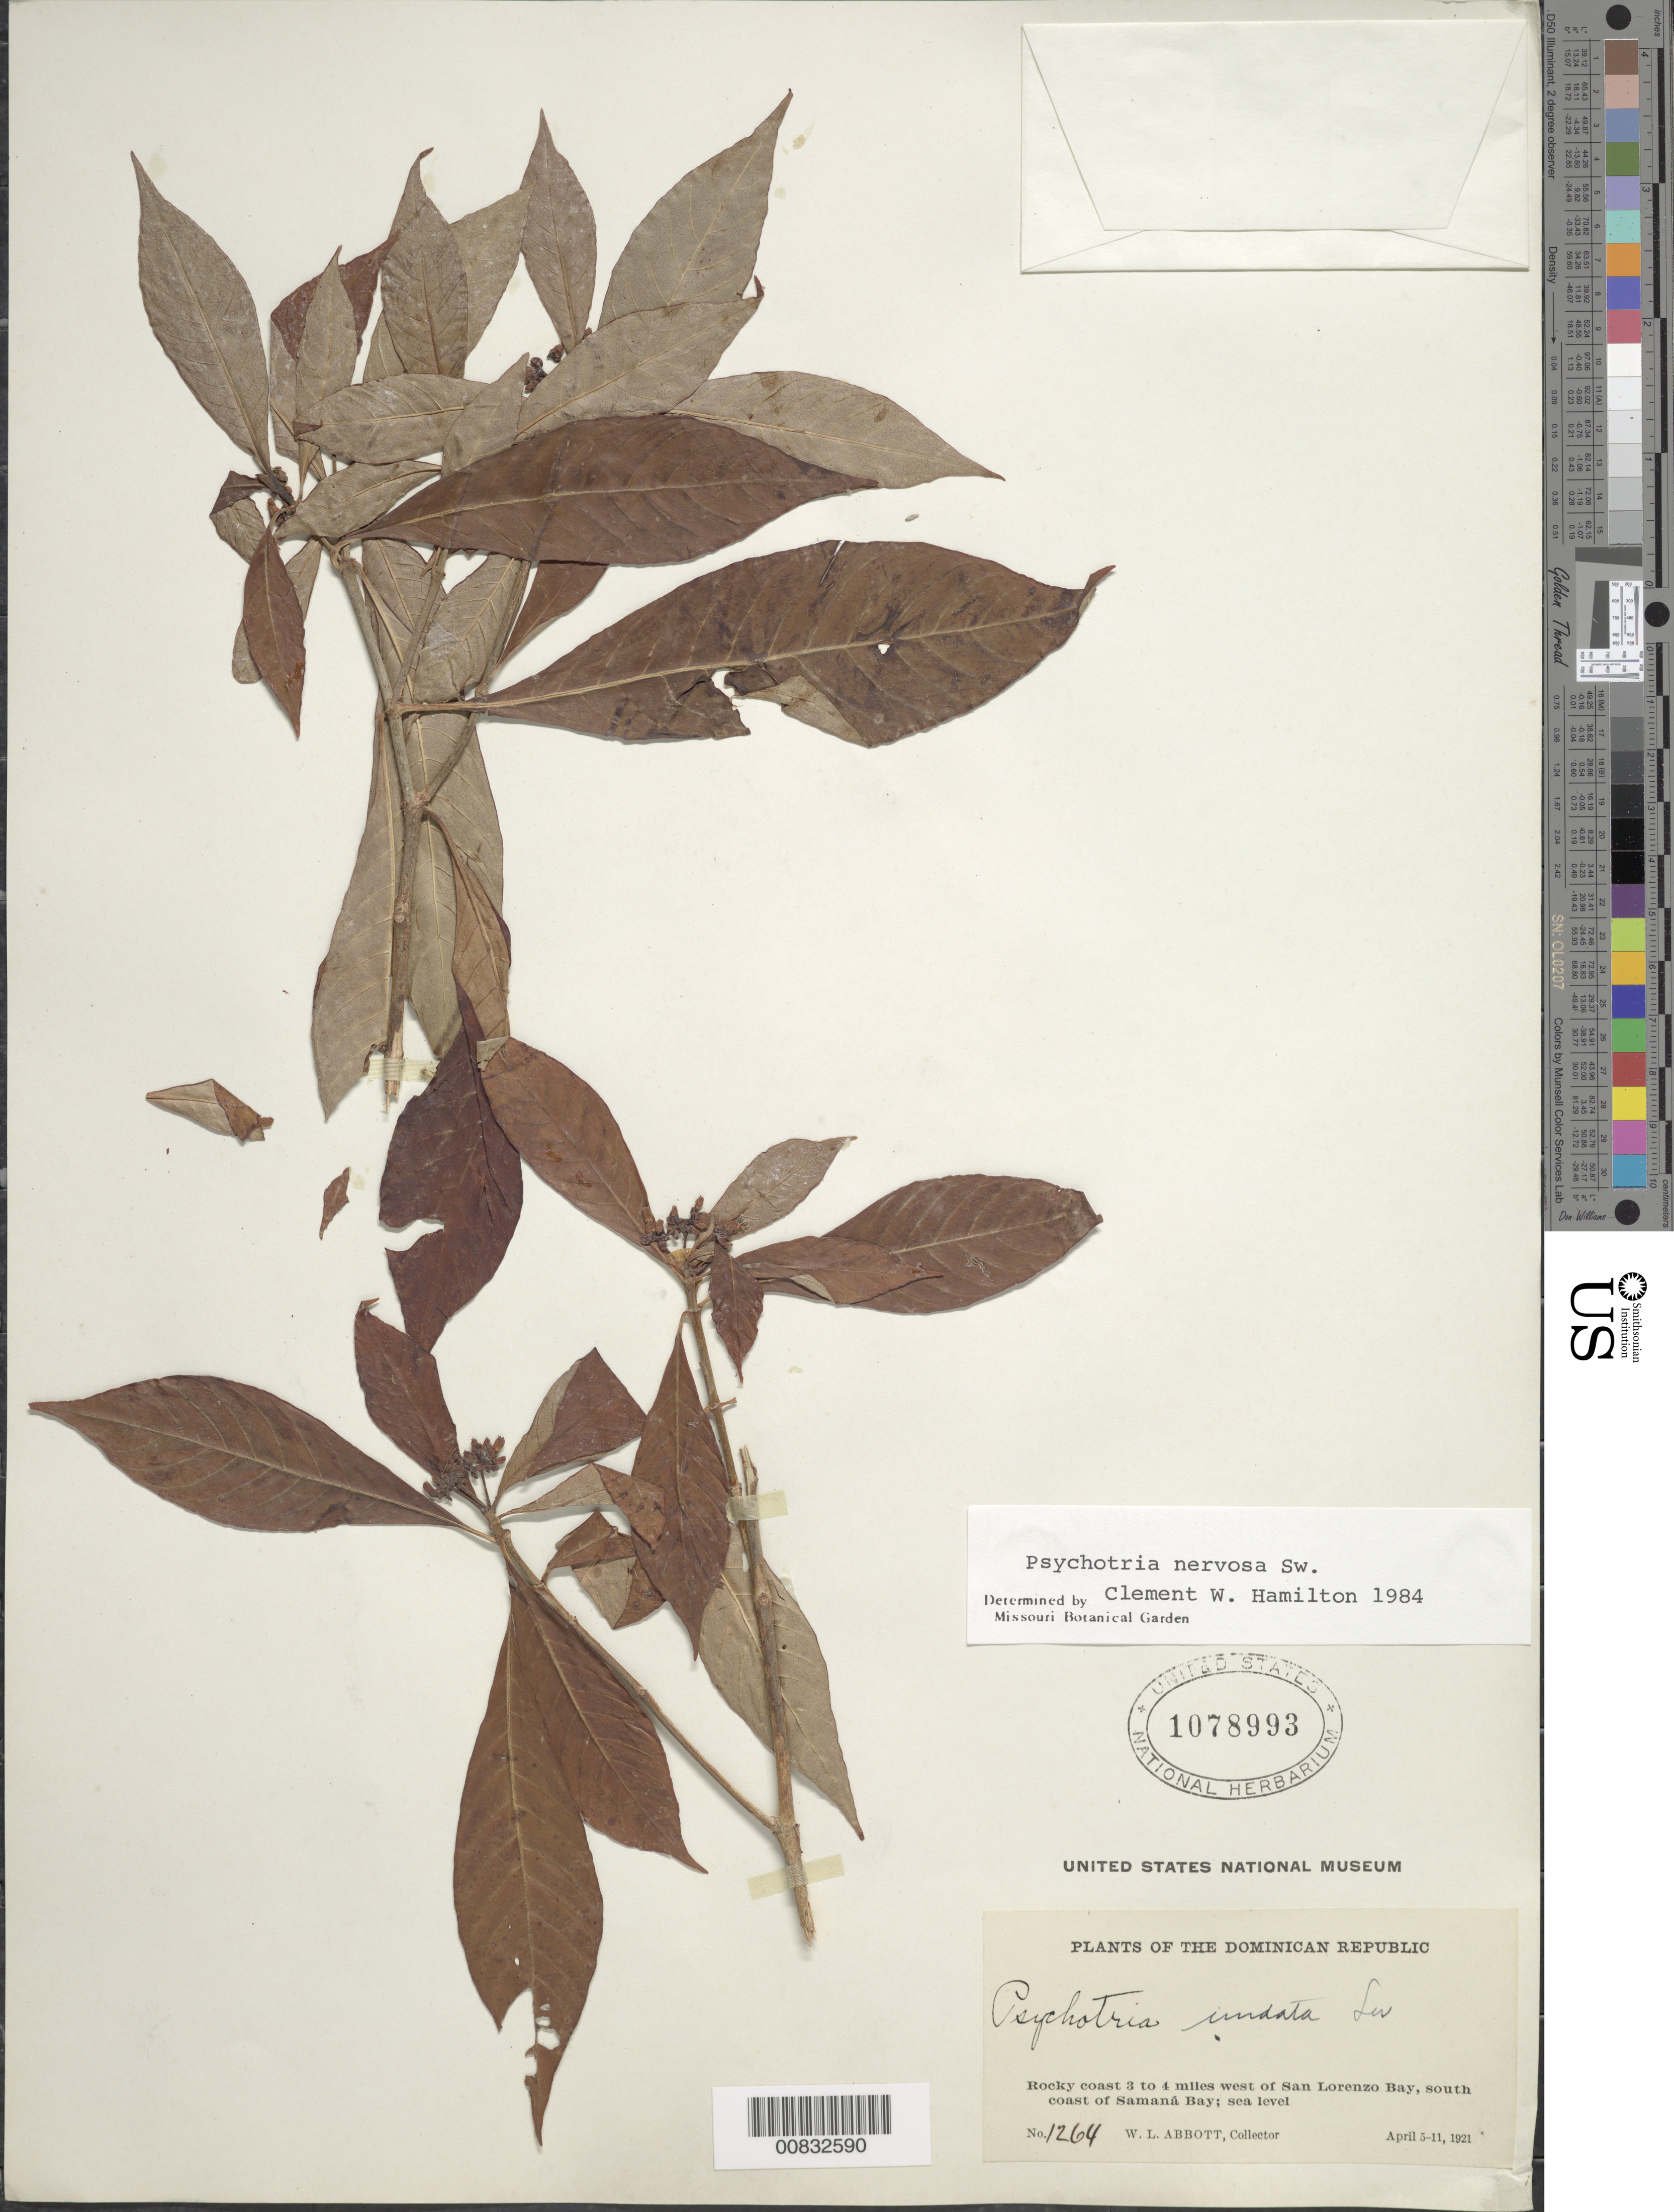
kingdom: Plantae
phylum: Tracheophyta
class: Magnoliopsida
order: Gentianales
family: Rubiaceae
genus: Psychotria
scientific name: Psychotria nervosa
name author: Sw.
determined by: Hamilton, C. W.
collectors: W. L. Abbott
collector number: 1264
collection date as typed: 05 Apr 1921 to 11 Apr 1921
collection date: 1921-04-05/1921-04-11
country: Dominican Republic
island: Hispaniola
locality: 3-4 miles W of San Lorenzo Bay, south coast of Samaná Bay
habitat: Rocky coast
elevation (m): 0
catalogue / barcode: US 1078993